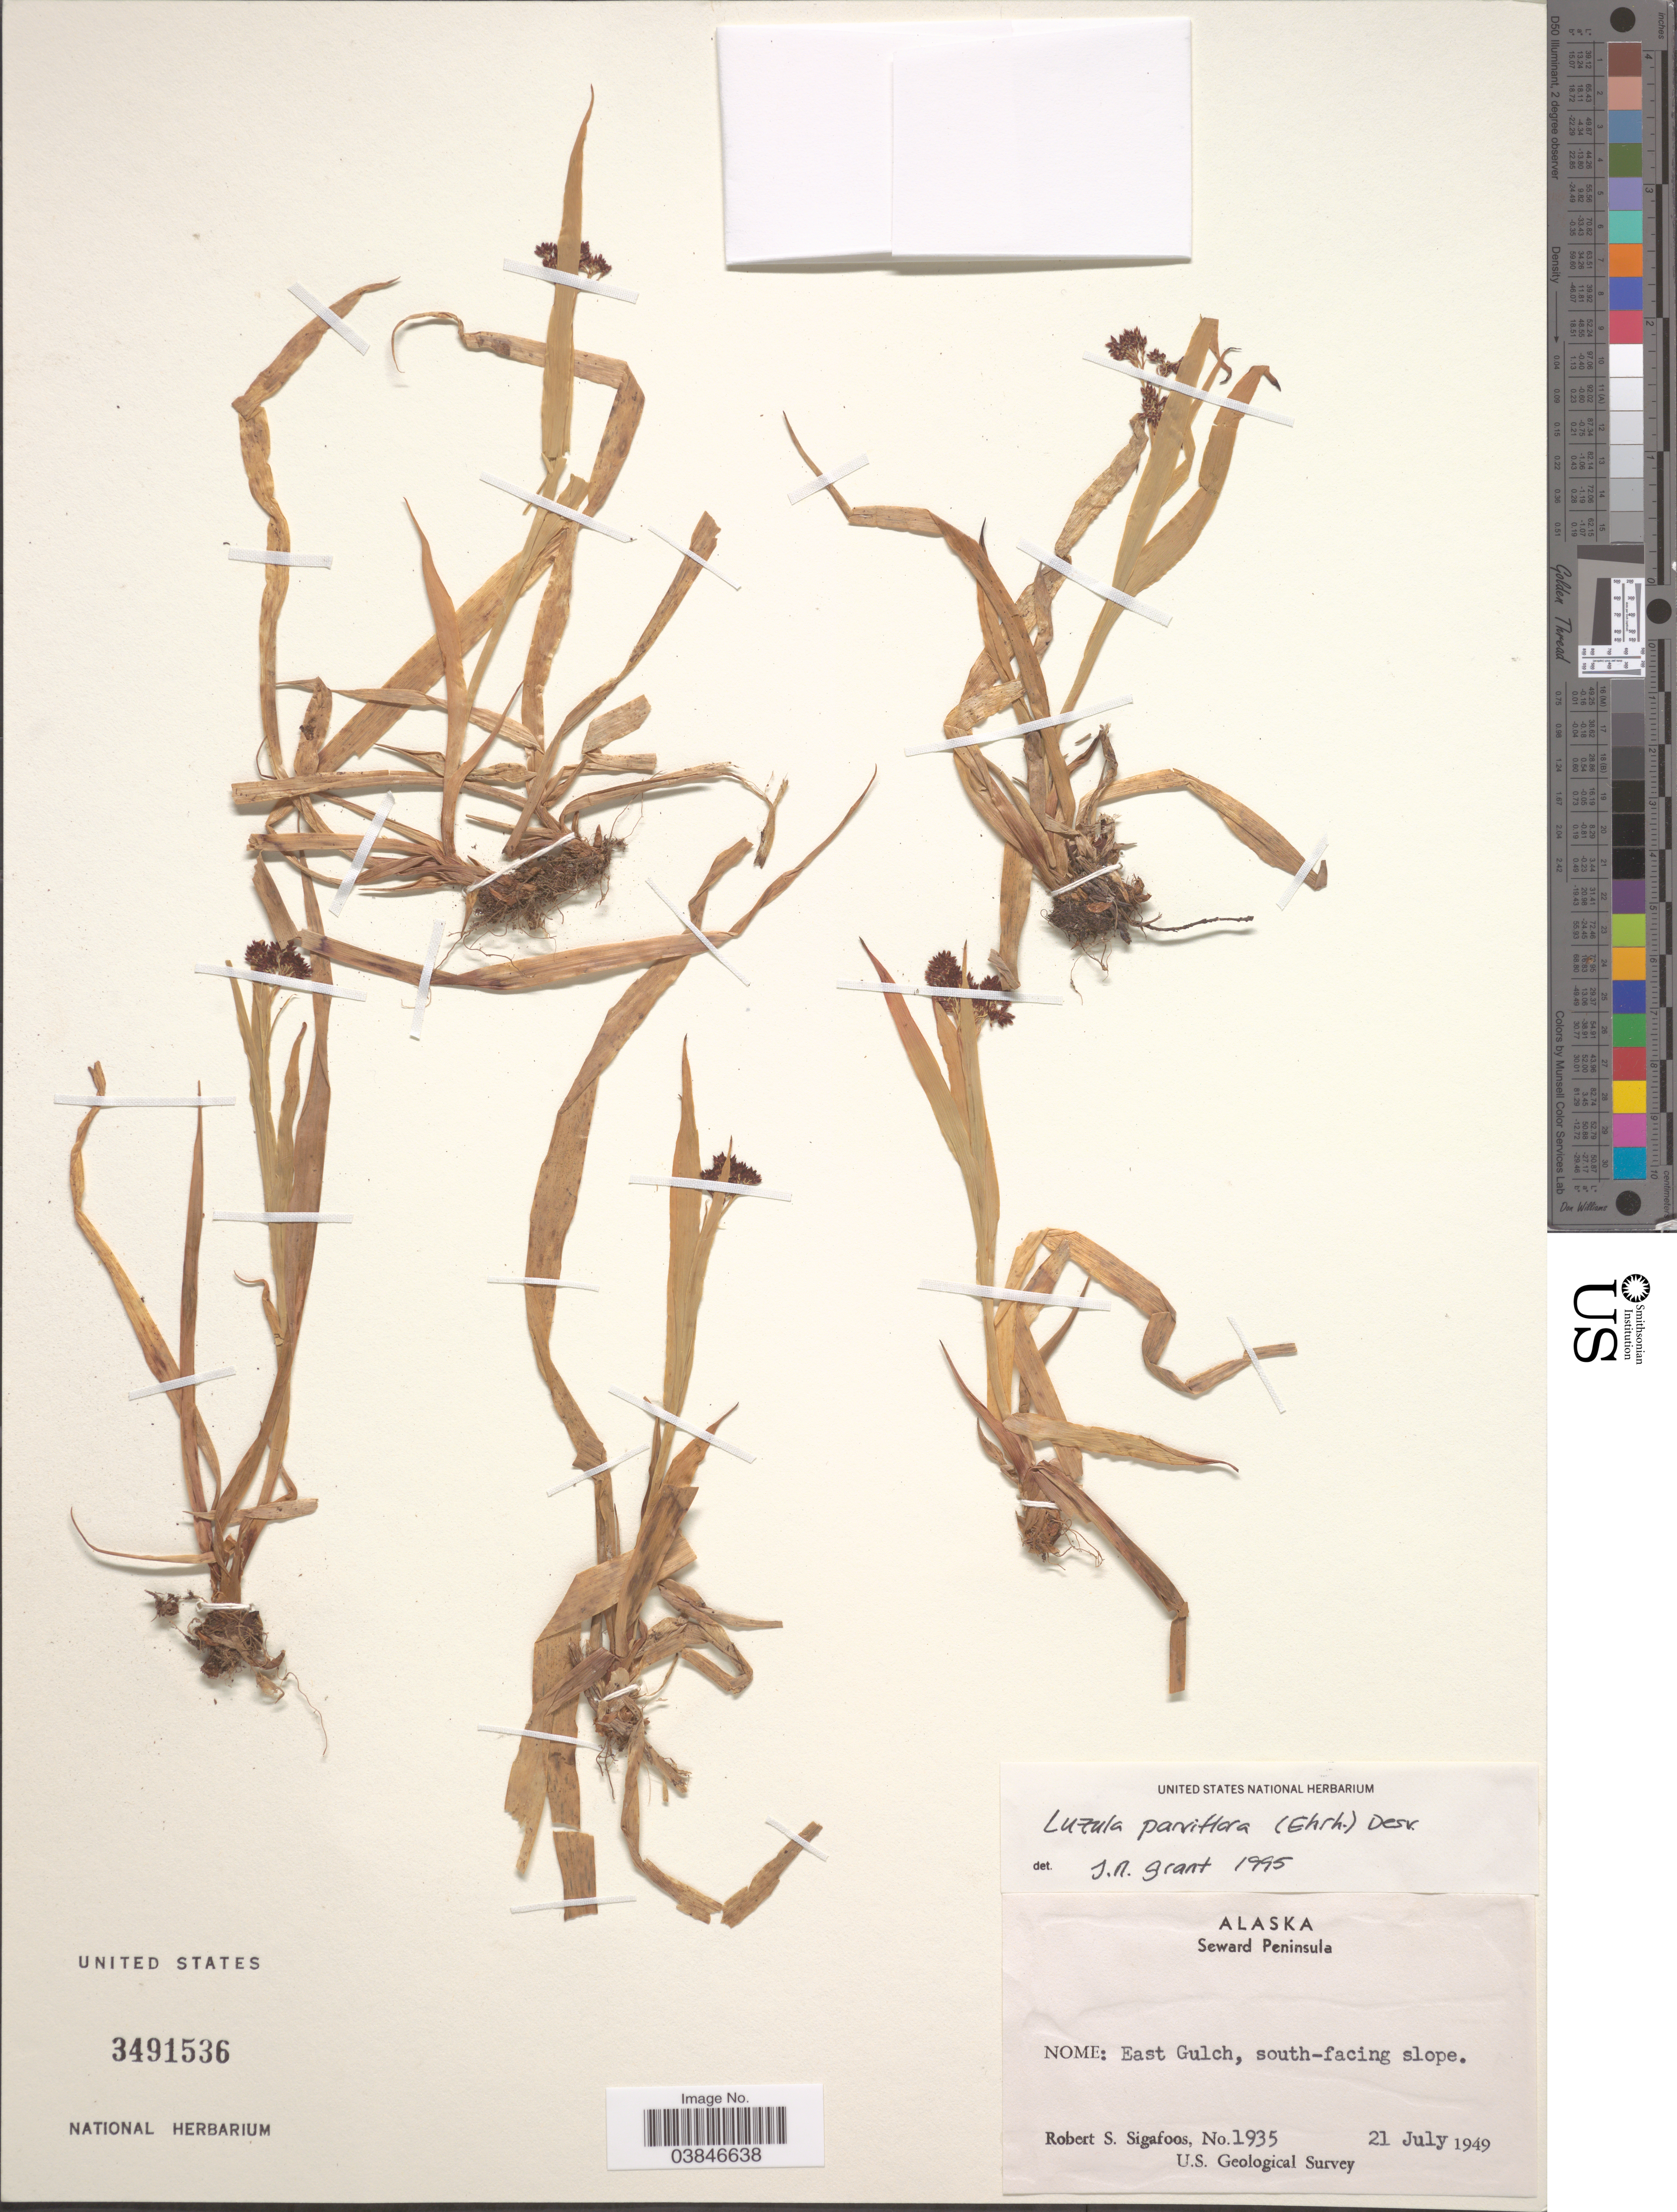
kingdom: Plantae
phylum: Tracheophyta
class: Liliopsida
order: Poales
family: Juncaceae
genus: Luzula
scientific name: Luzula parviflora subsp. parviflora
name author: (Ehrh.) Desv.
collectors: R. Sigafoos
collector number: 1935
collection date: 1949-07-21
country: United States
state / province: Alaska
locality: Seward Peninsula. Nome: East Gulch, south-facing slope.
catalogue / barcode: US 3491536